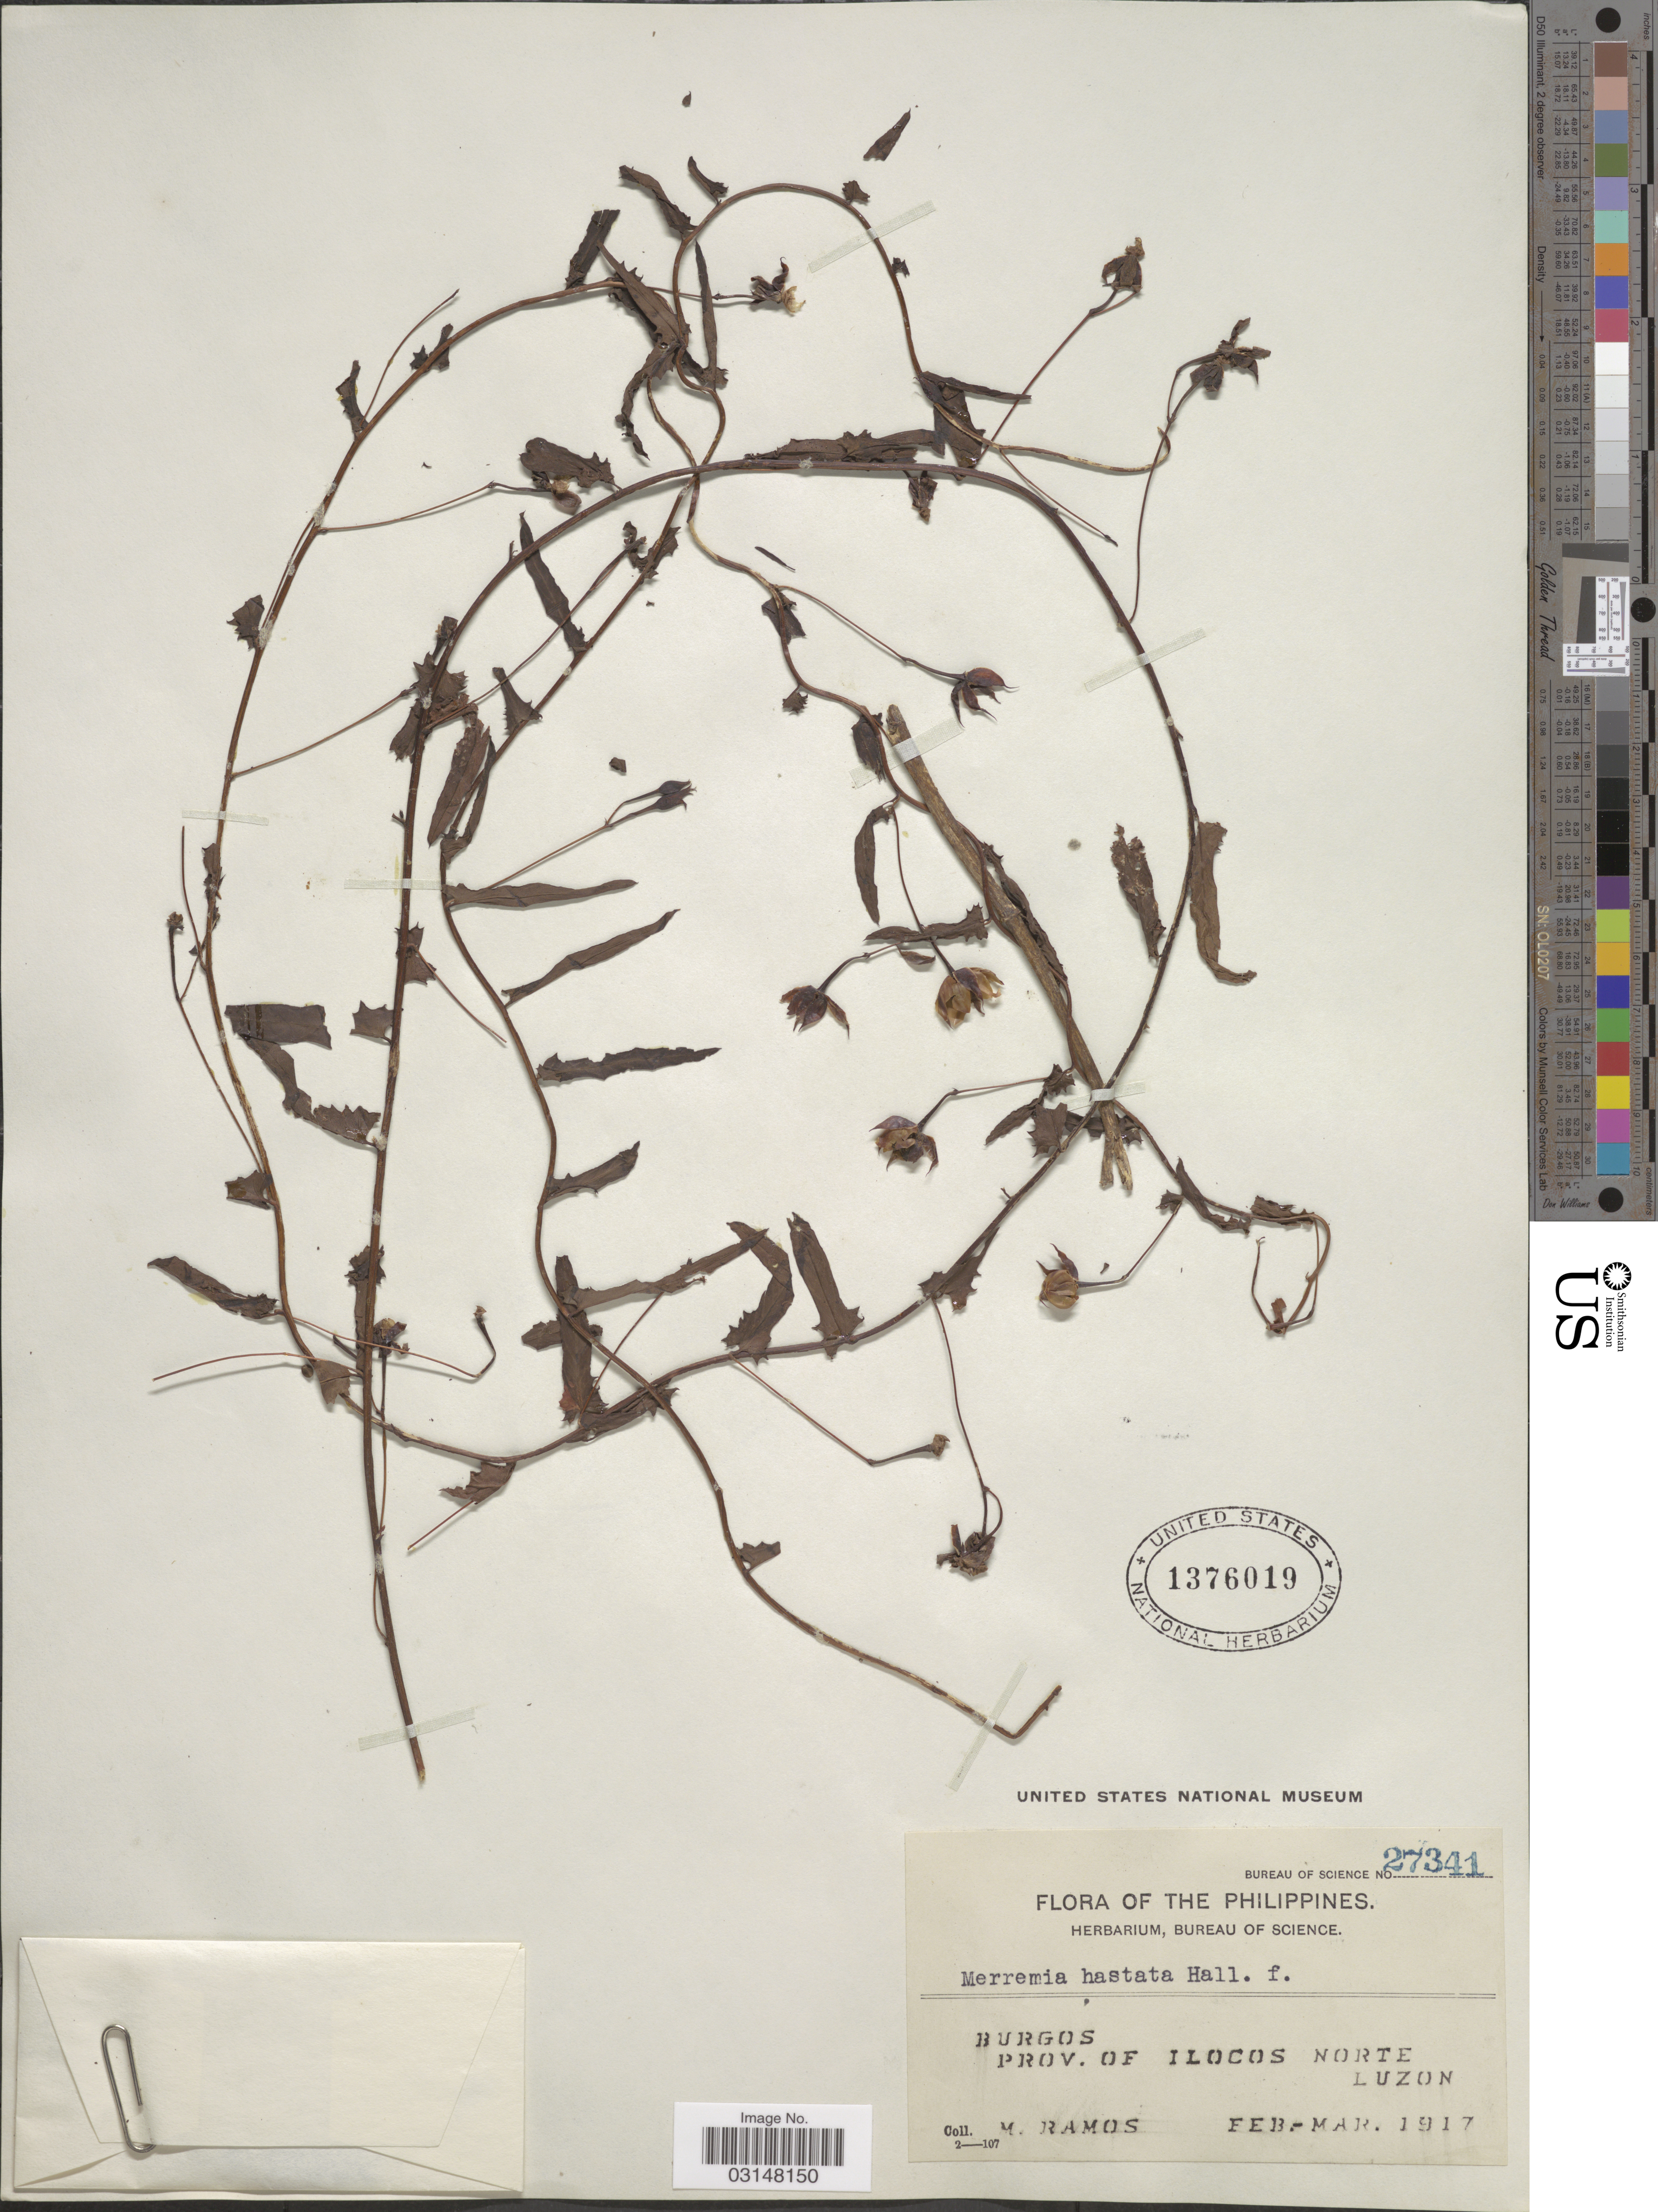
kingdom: Plantae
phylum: Tracheophyta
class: Magnoliopsida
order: Solanales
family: Convolvulaceae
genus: Xenostegia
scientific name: Xenostegia tridentata subsp. hastata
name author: (Ooststr.) Parmar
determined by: Strong, Mark T., (BOT), Smithsonian Institution - National Museum of Natural History (UNITED STATES)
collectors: M. Ramos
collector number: Bureau of Science 27341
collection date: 1917-02/1917-03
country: Philippines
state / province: Ilocos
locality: Burgos. Prov. of Ilocos Norte, Luzon.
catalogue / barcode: US 1376019